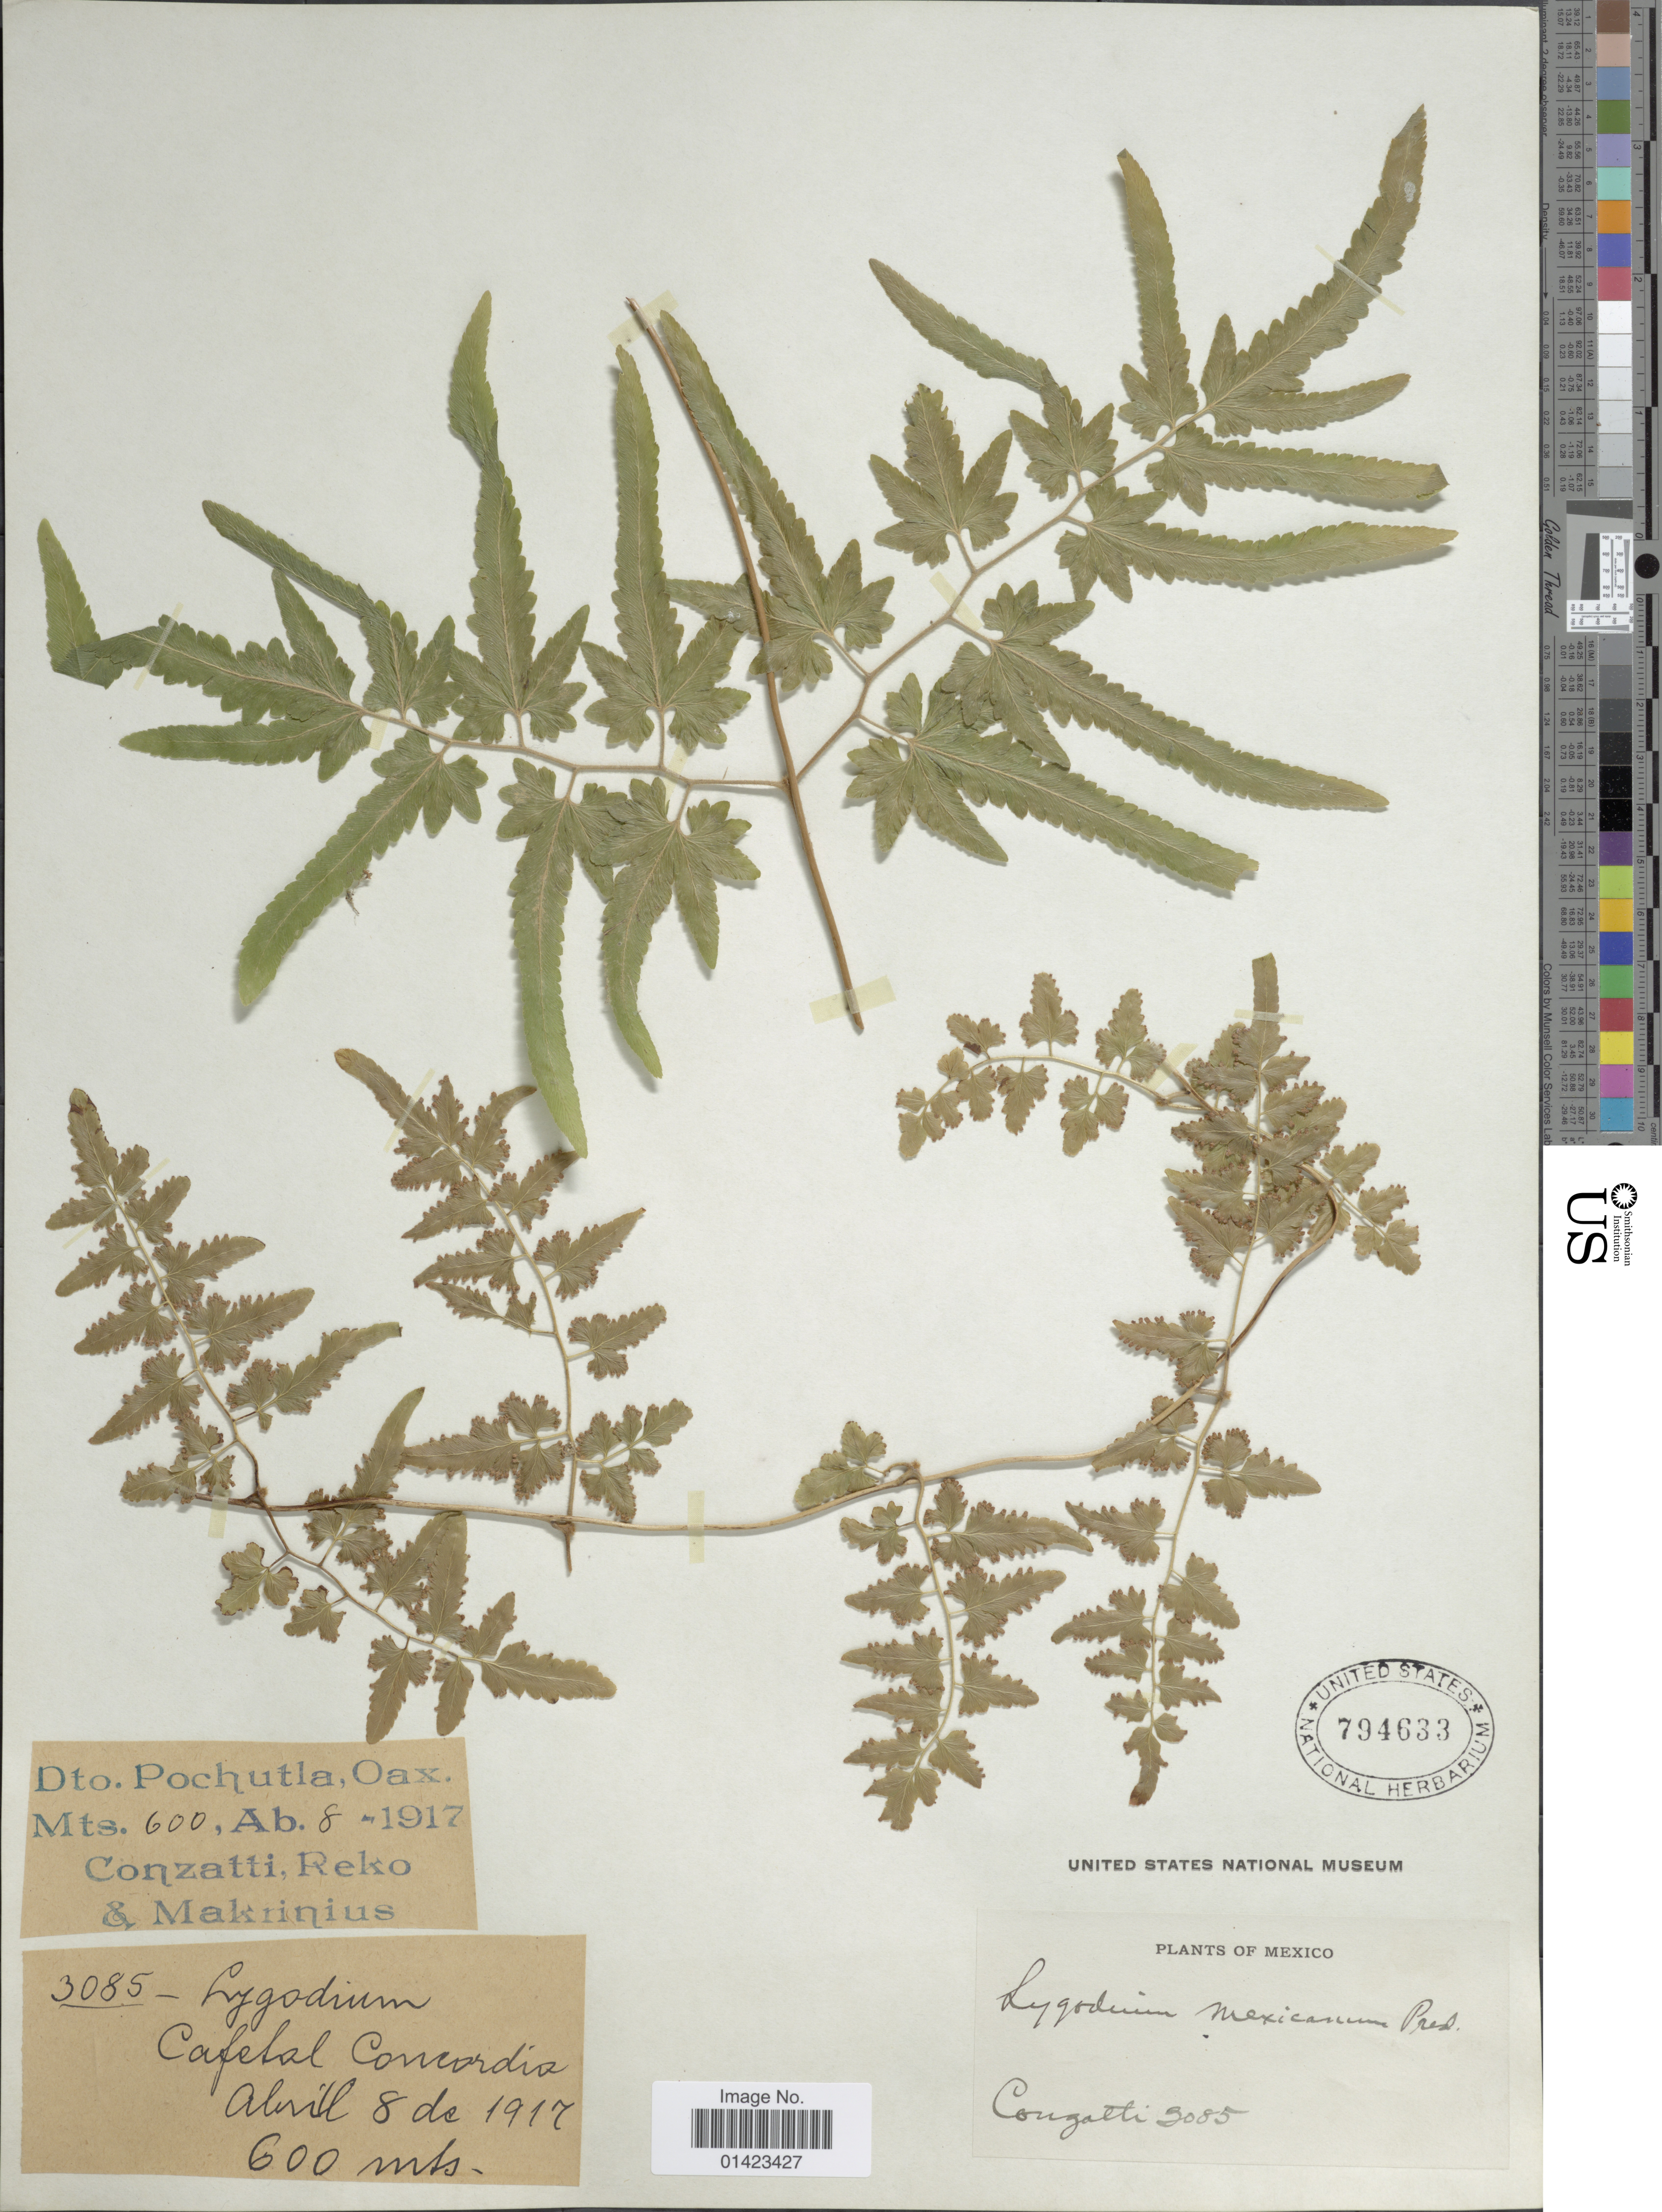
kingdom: Plantae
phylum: Tracheophyta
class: Polypodiopsida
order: Schizaeales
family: Lygodiaceae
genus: Lygodium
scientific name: Lygodium venustum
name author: Sw.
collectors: R. Conzatti & -. Makrinius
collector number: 3085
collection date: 1917-04-08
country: Mexico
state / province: Oaxaca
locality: Dto. Pochutla, Oax.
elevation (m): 600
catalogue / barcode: US 794633